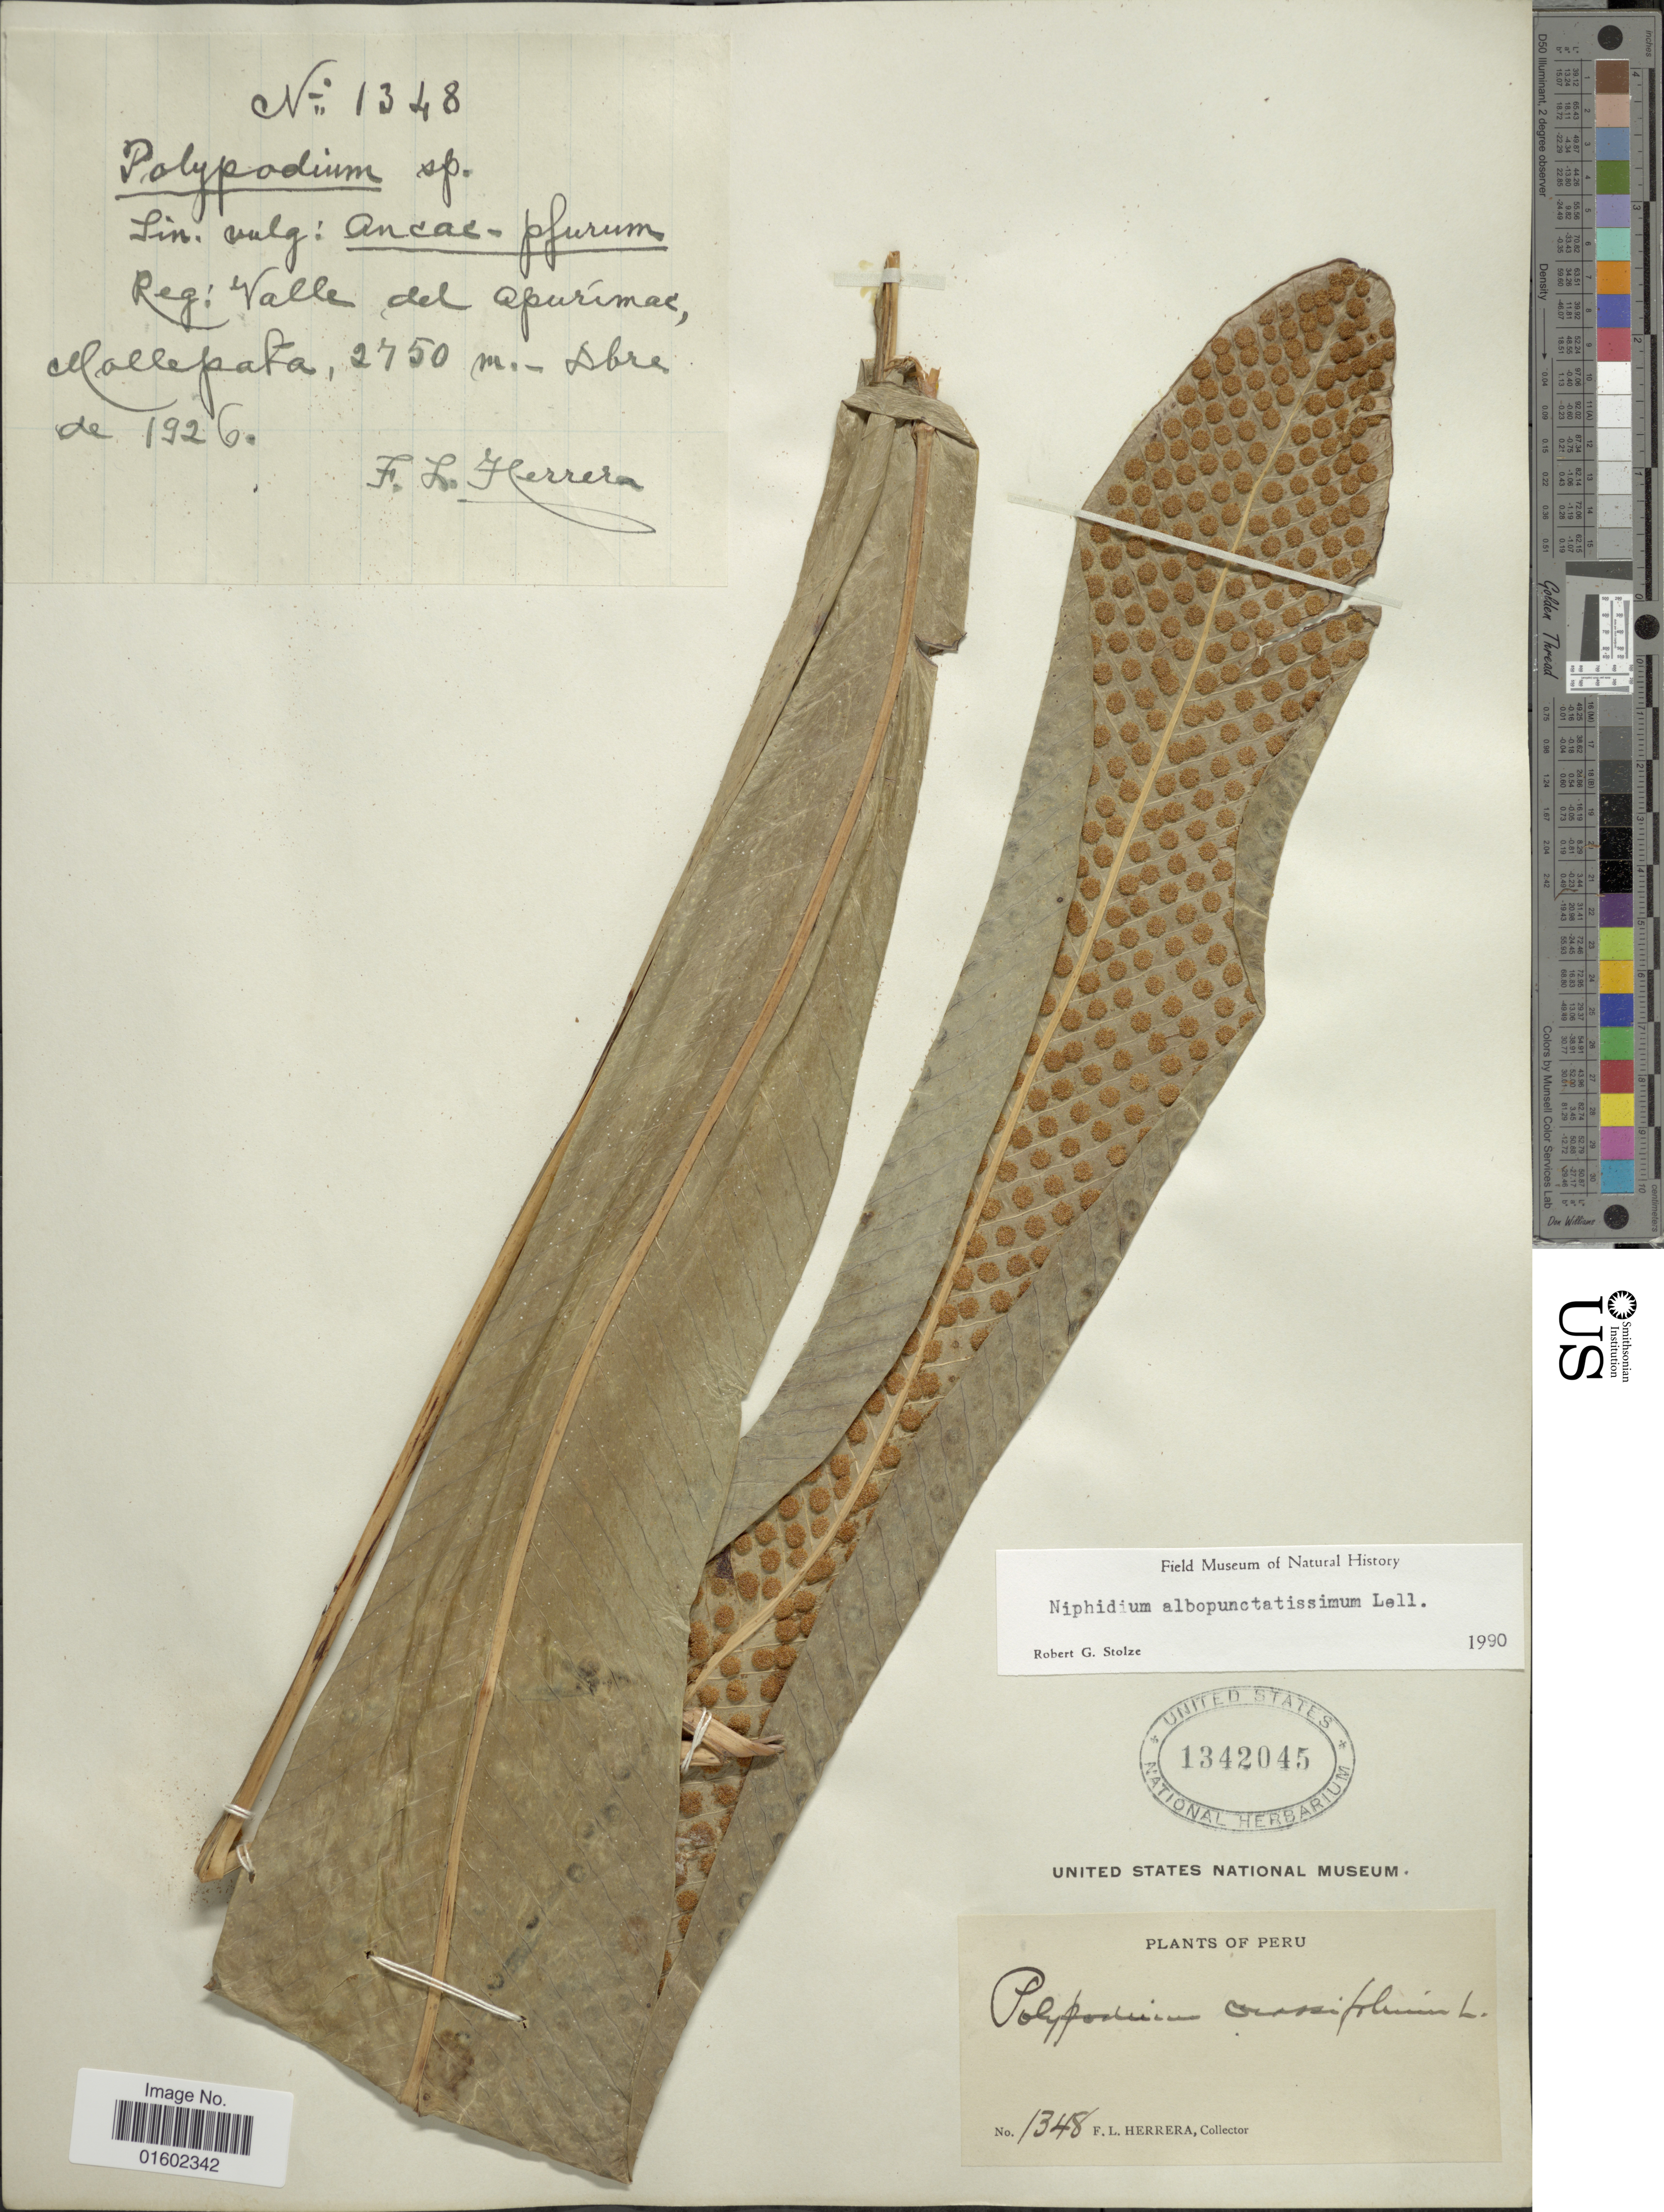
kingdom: Plantae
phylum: Tracheophyta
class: Polypodiopsida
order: Polypodiales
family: Polypodiaceae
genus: Niphidium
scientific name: Niphidium albopunctatissimum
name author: Lellinger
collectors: F. L. Herrera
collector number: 1348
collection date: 1926-12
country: Peru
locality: Valle de Apurimas, el allepata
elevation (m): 2750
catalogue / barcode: US 1342045